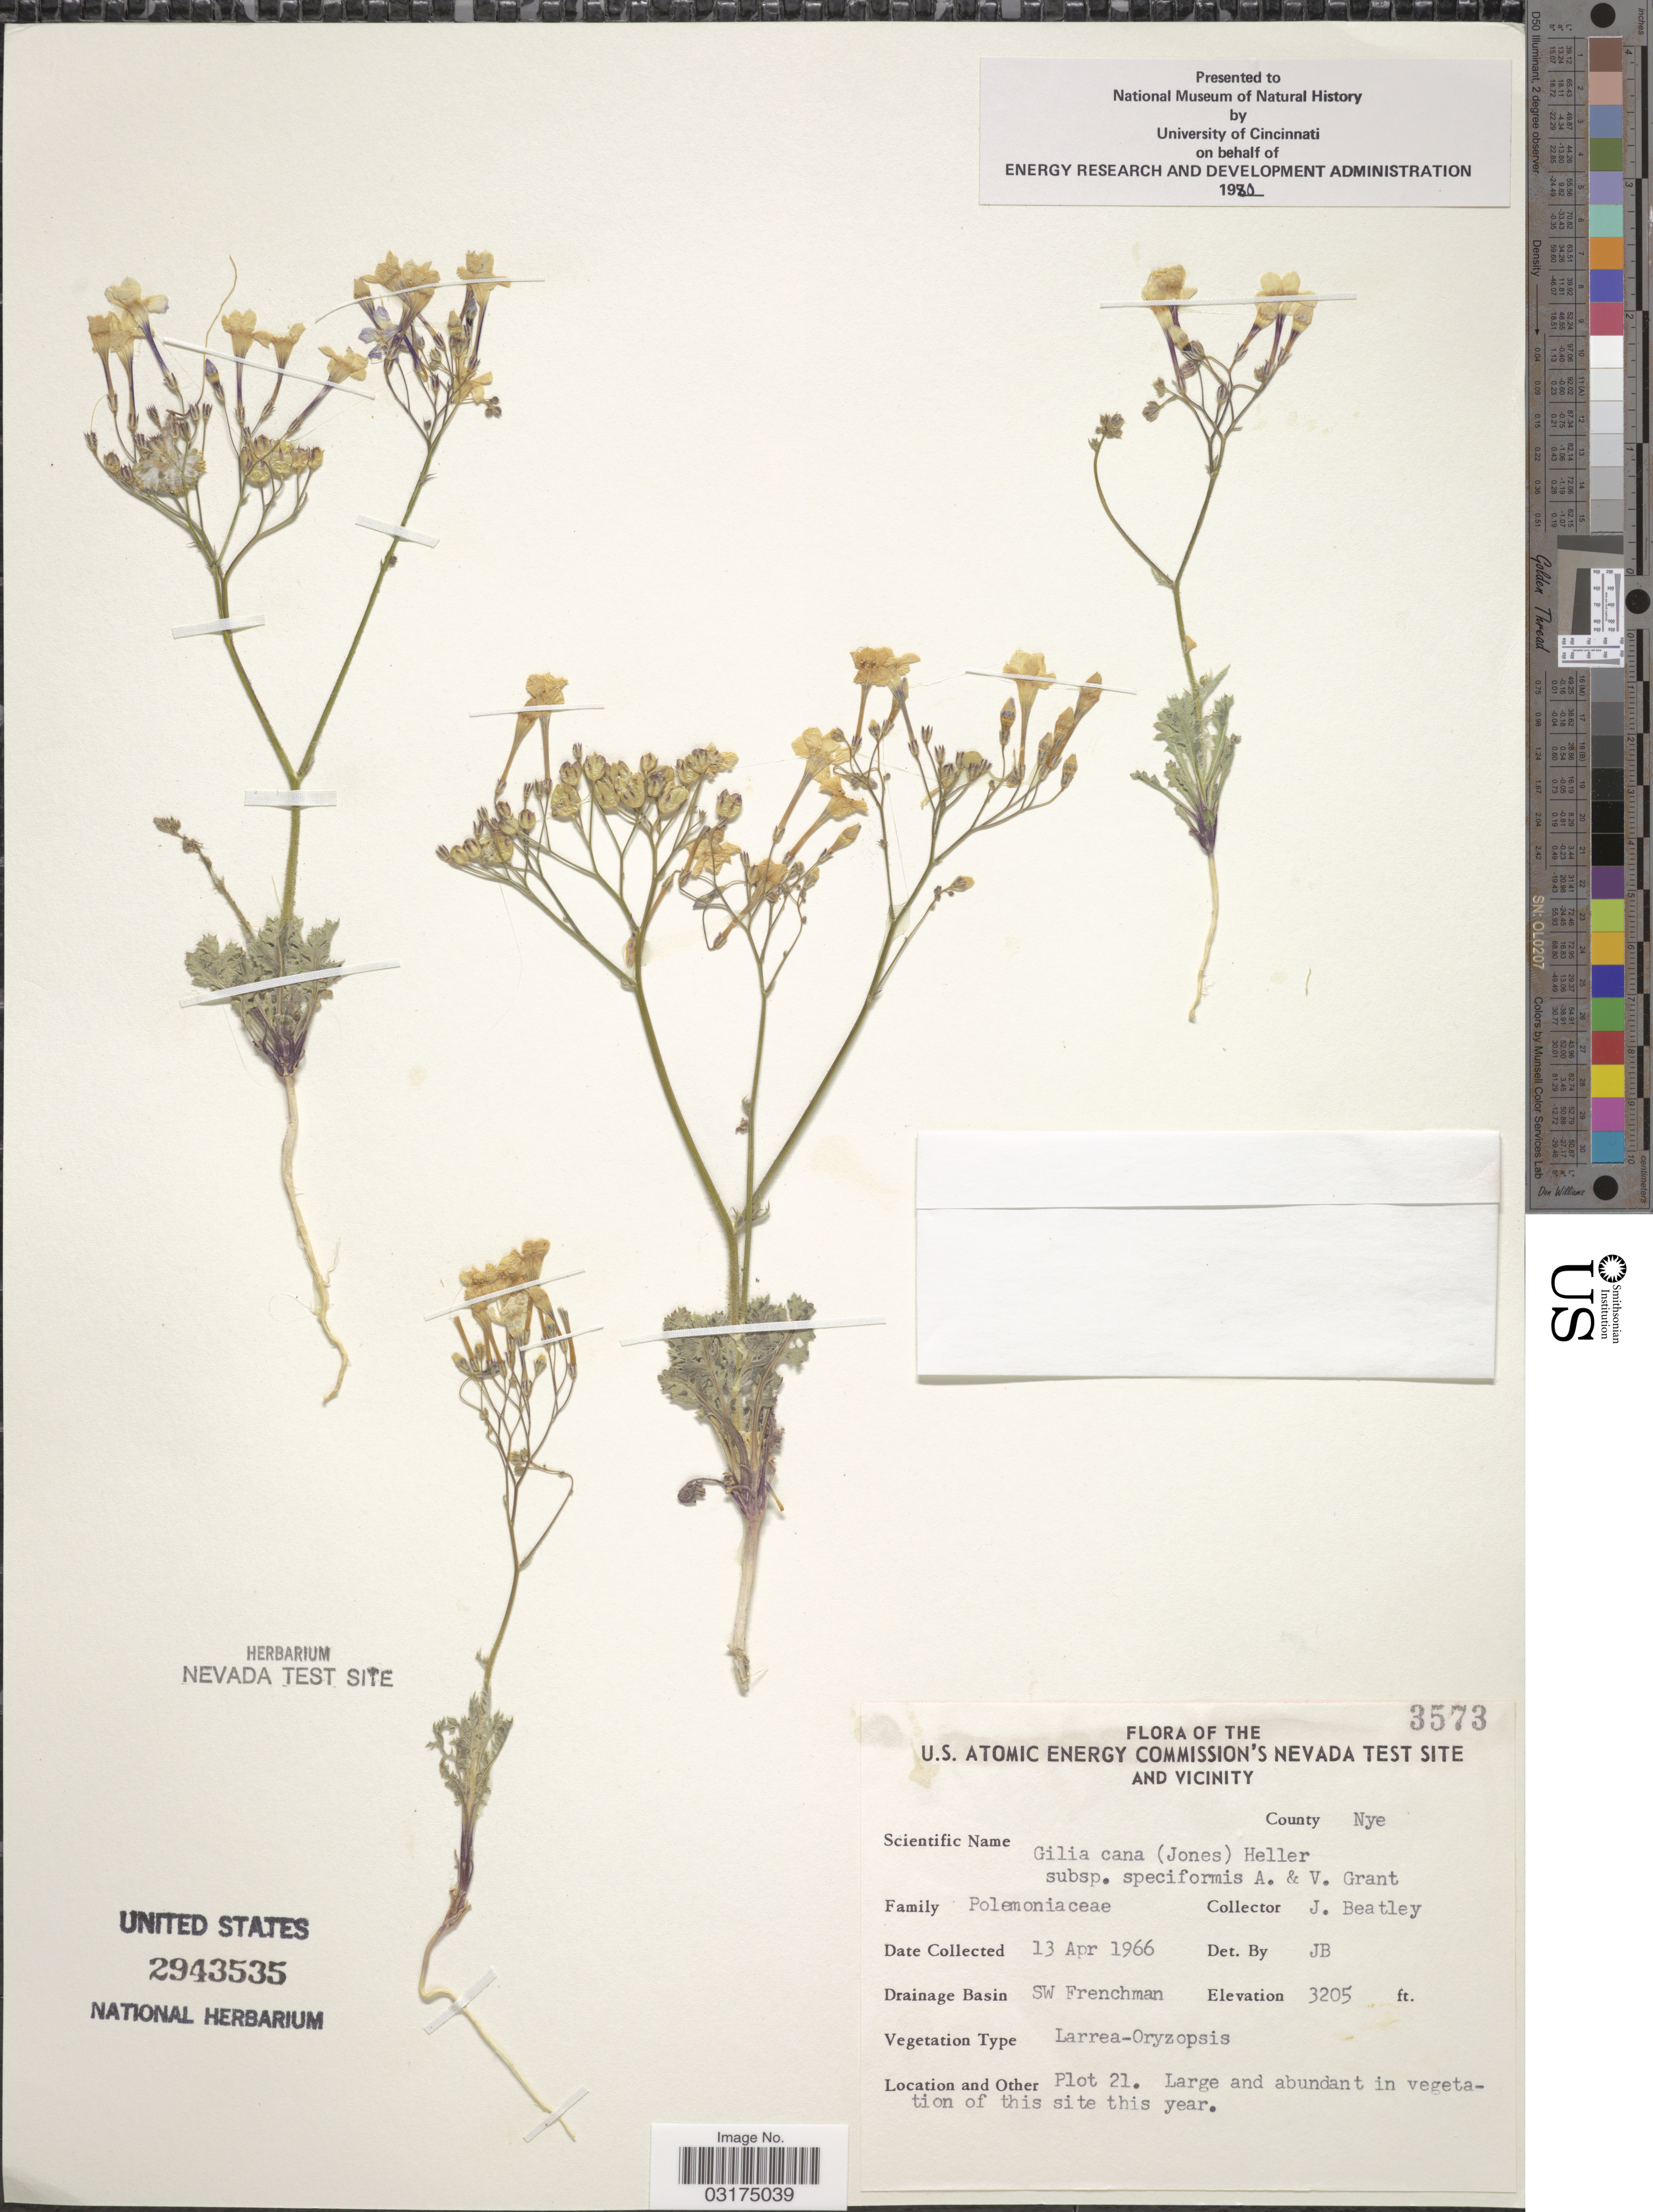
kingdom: Plantae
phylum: Tracheophyta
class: Magnoliopsida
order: Ericales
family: Polemoniaceae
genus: Gilia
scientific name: Gilia cana subsp. speciformis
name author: A.D. Grant & V.E. Grant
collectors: J. C. Beatley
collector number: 3573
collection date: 1966-04-13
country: United States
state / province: Nevada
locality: The U. S. Atomic Energy Commission's Nevada Test Site and Vicinity. County Nye. Drainage Basin SW Frenchman. Plot 21.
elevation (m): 977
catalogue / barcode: US 2943535